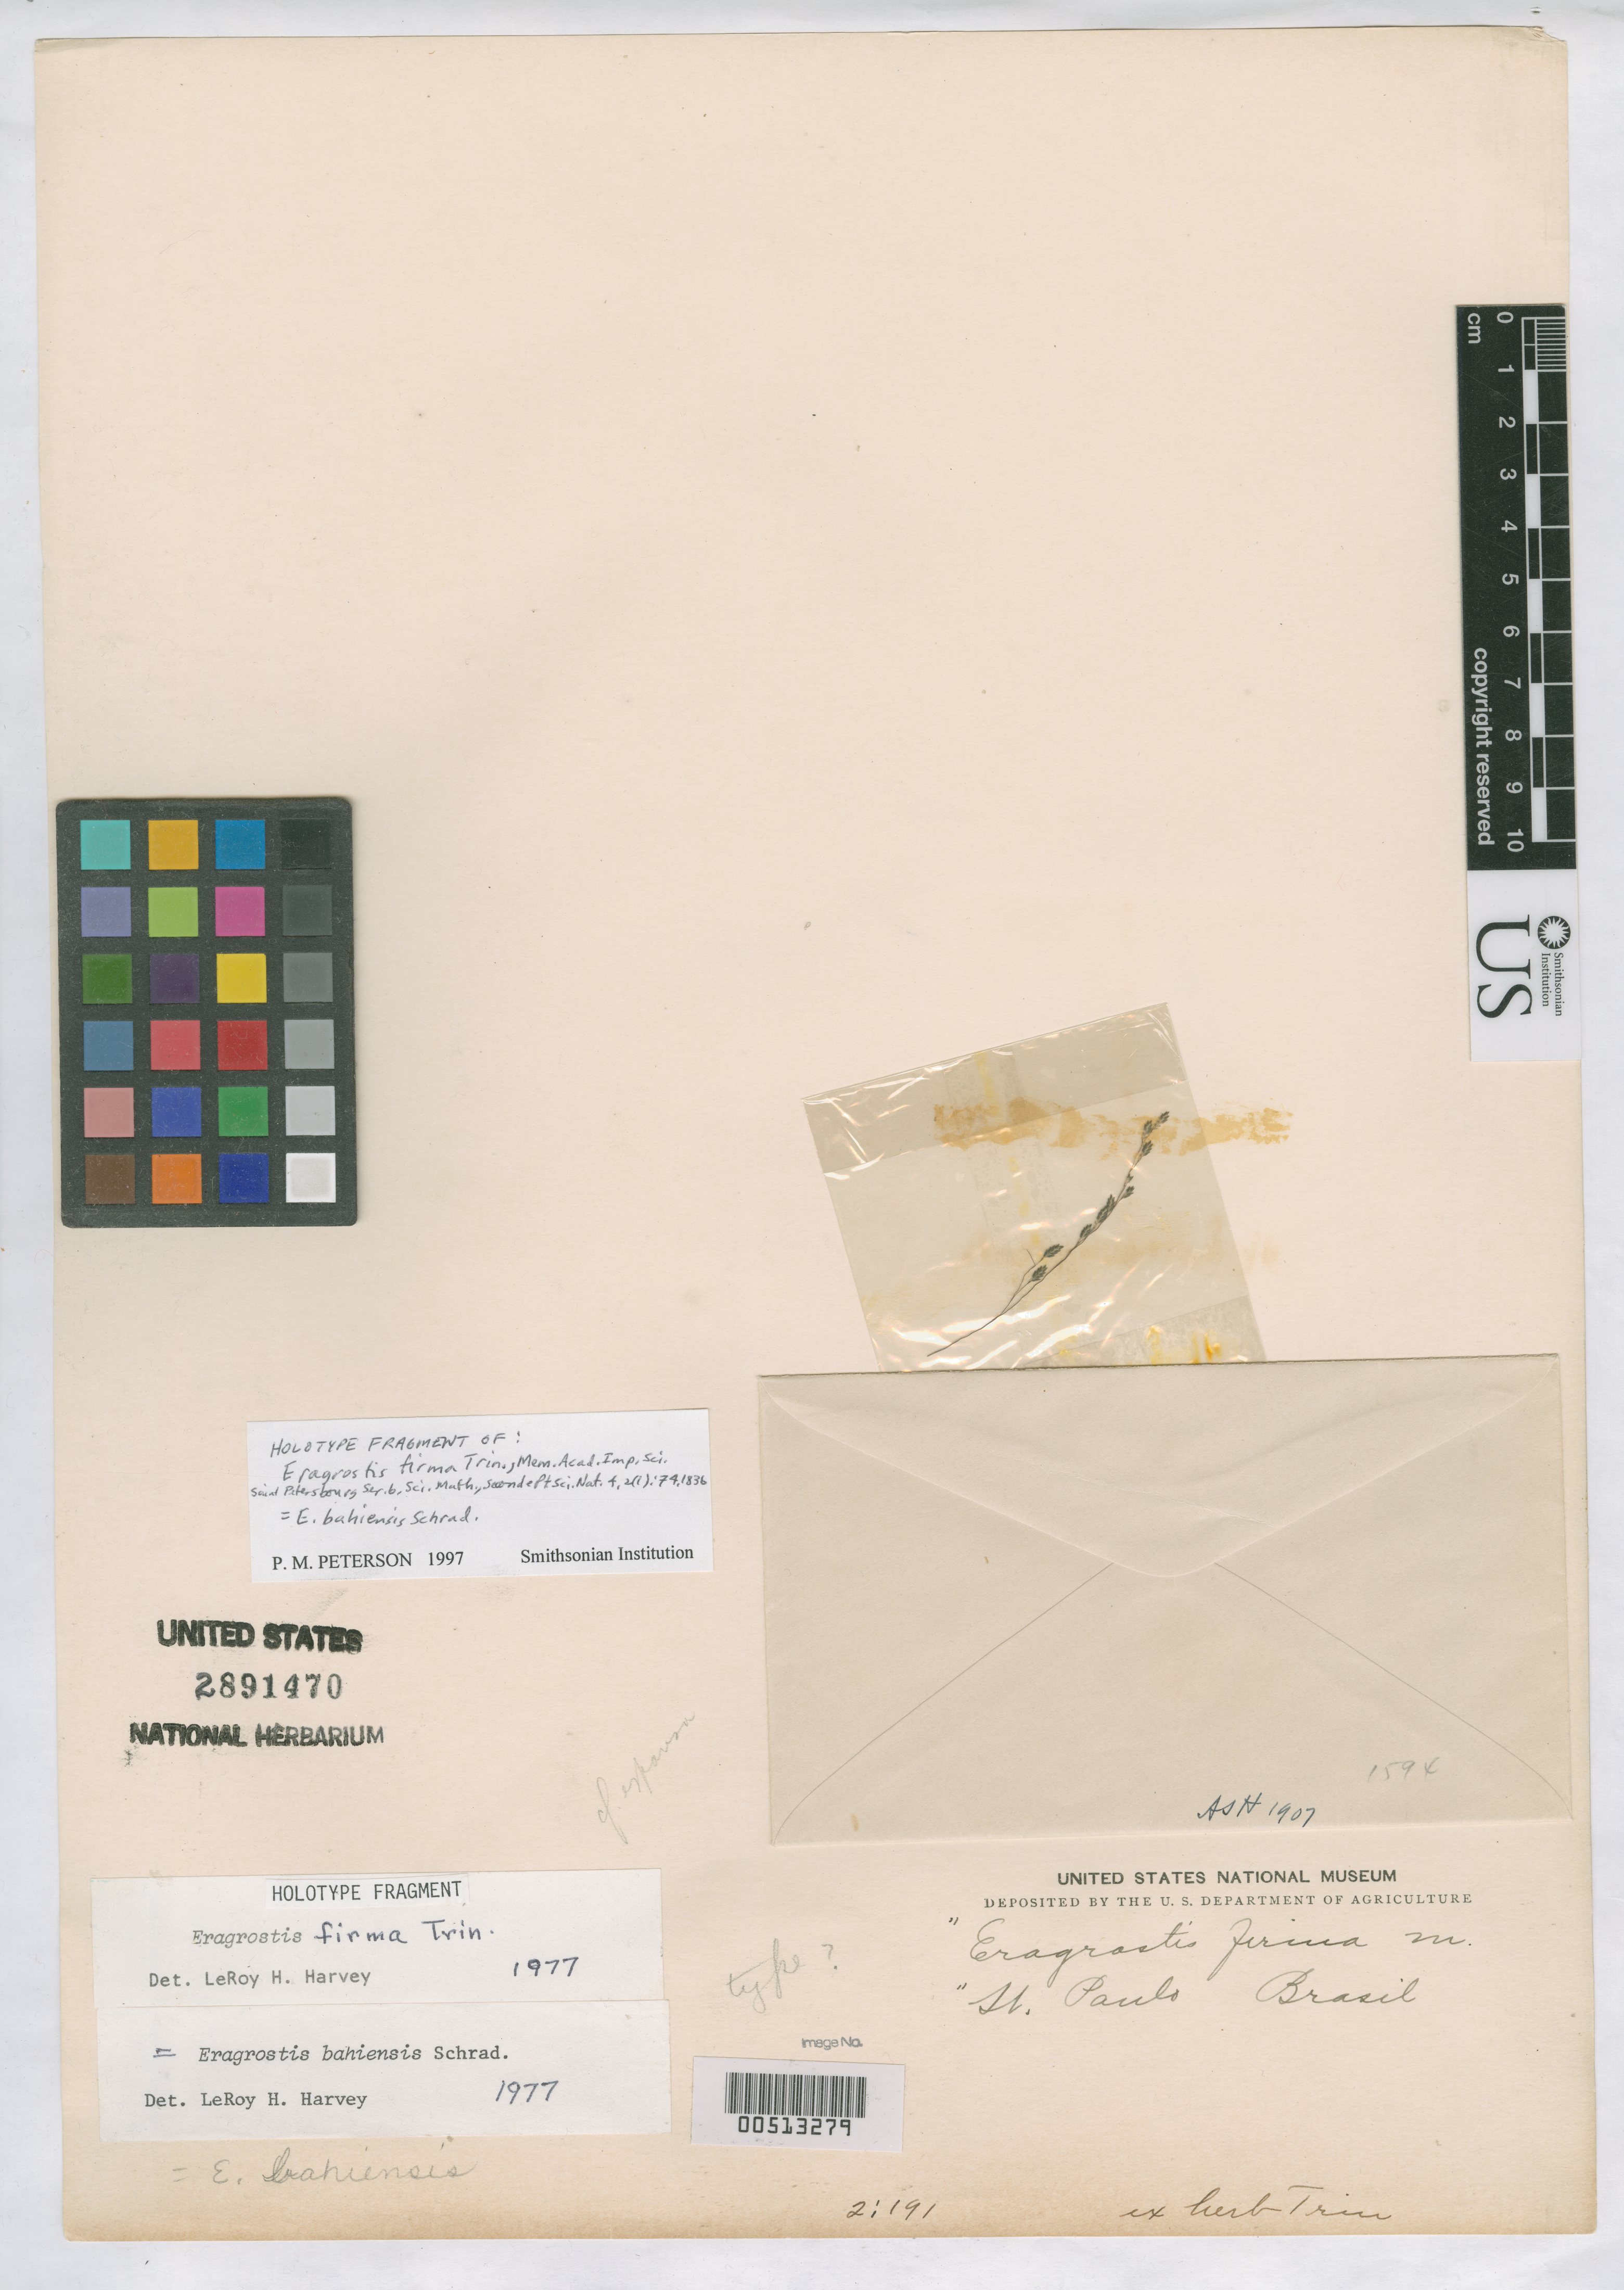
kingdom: Plantae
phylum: Tracheophyta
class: Liliopsida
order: Poales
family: Poaceae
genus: Eragrostis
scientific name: Eragrostis firma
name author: Trin.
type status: Type Fragment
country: Brazil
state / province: São Paulo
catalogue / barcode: US 2891470